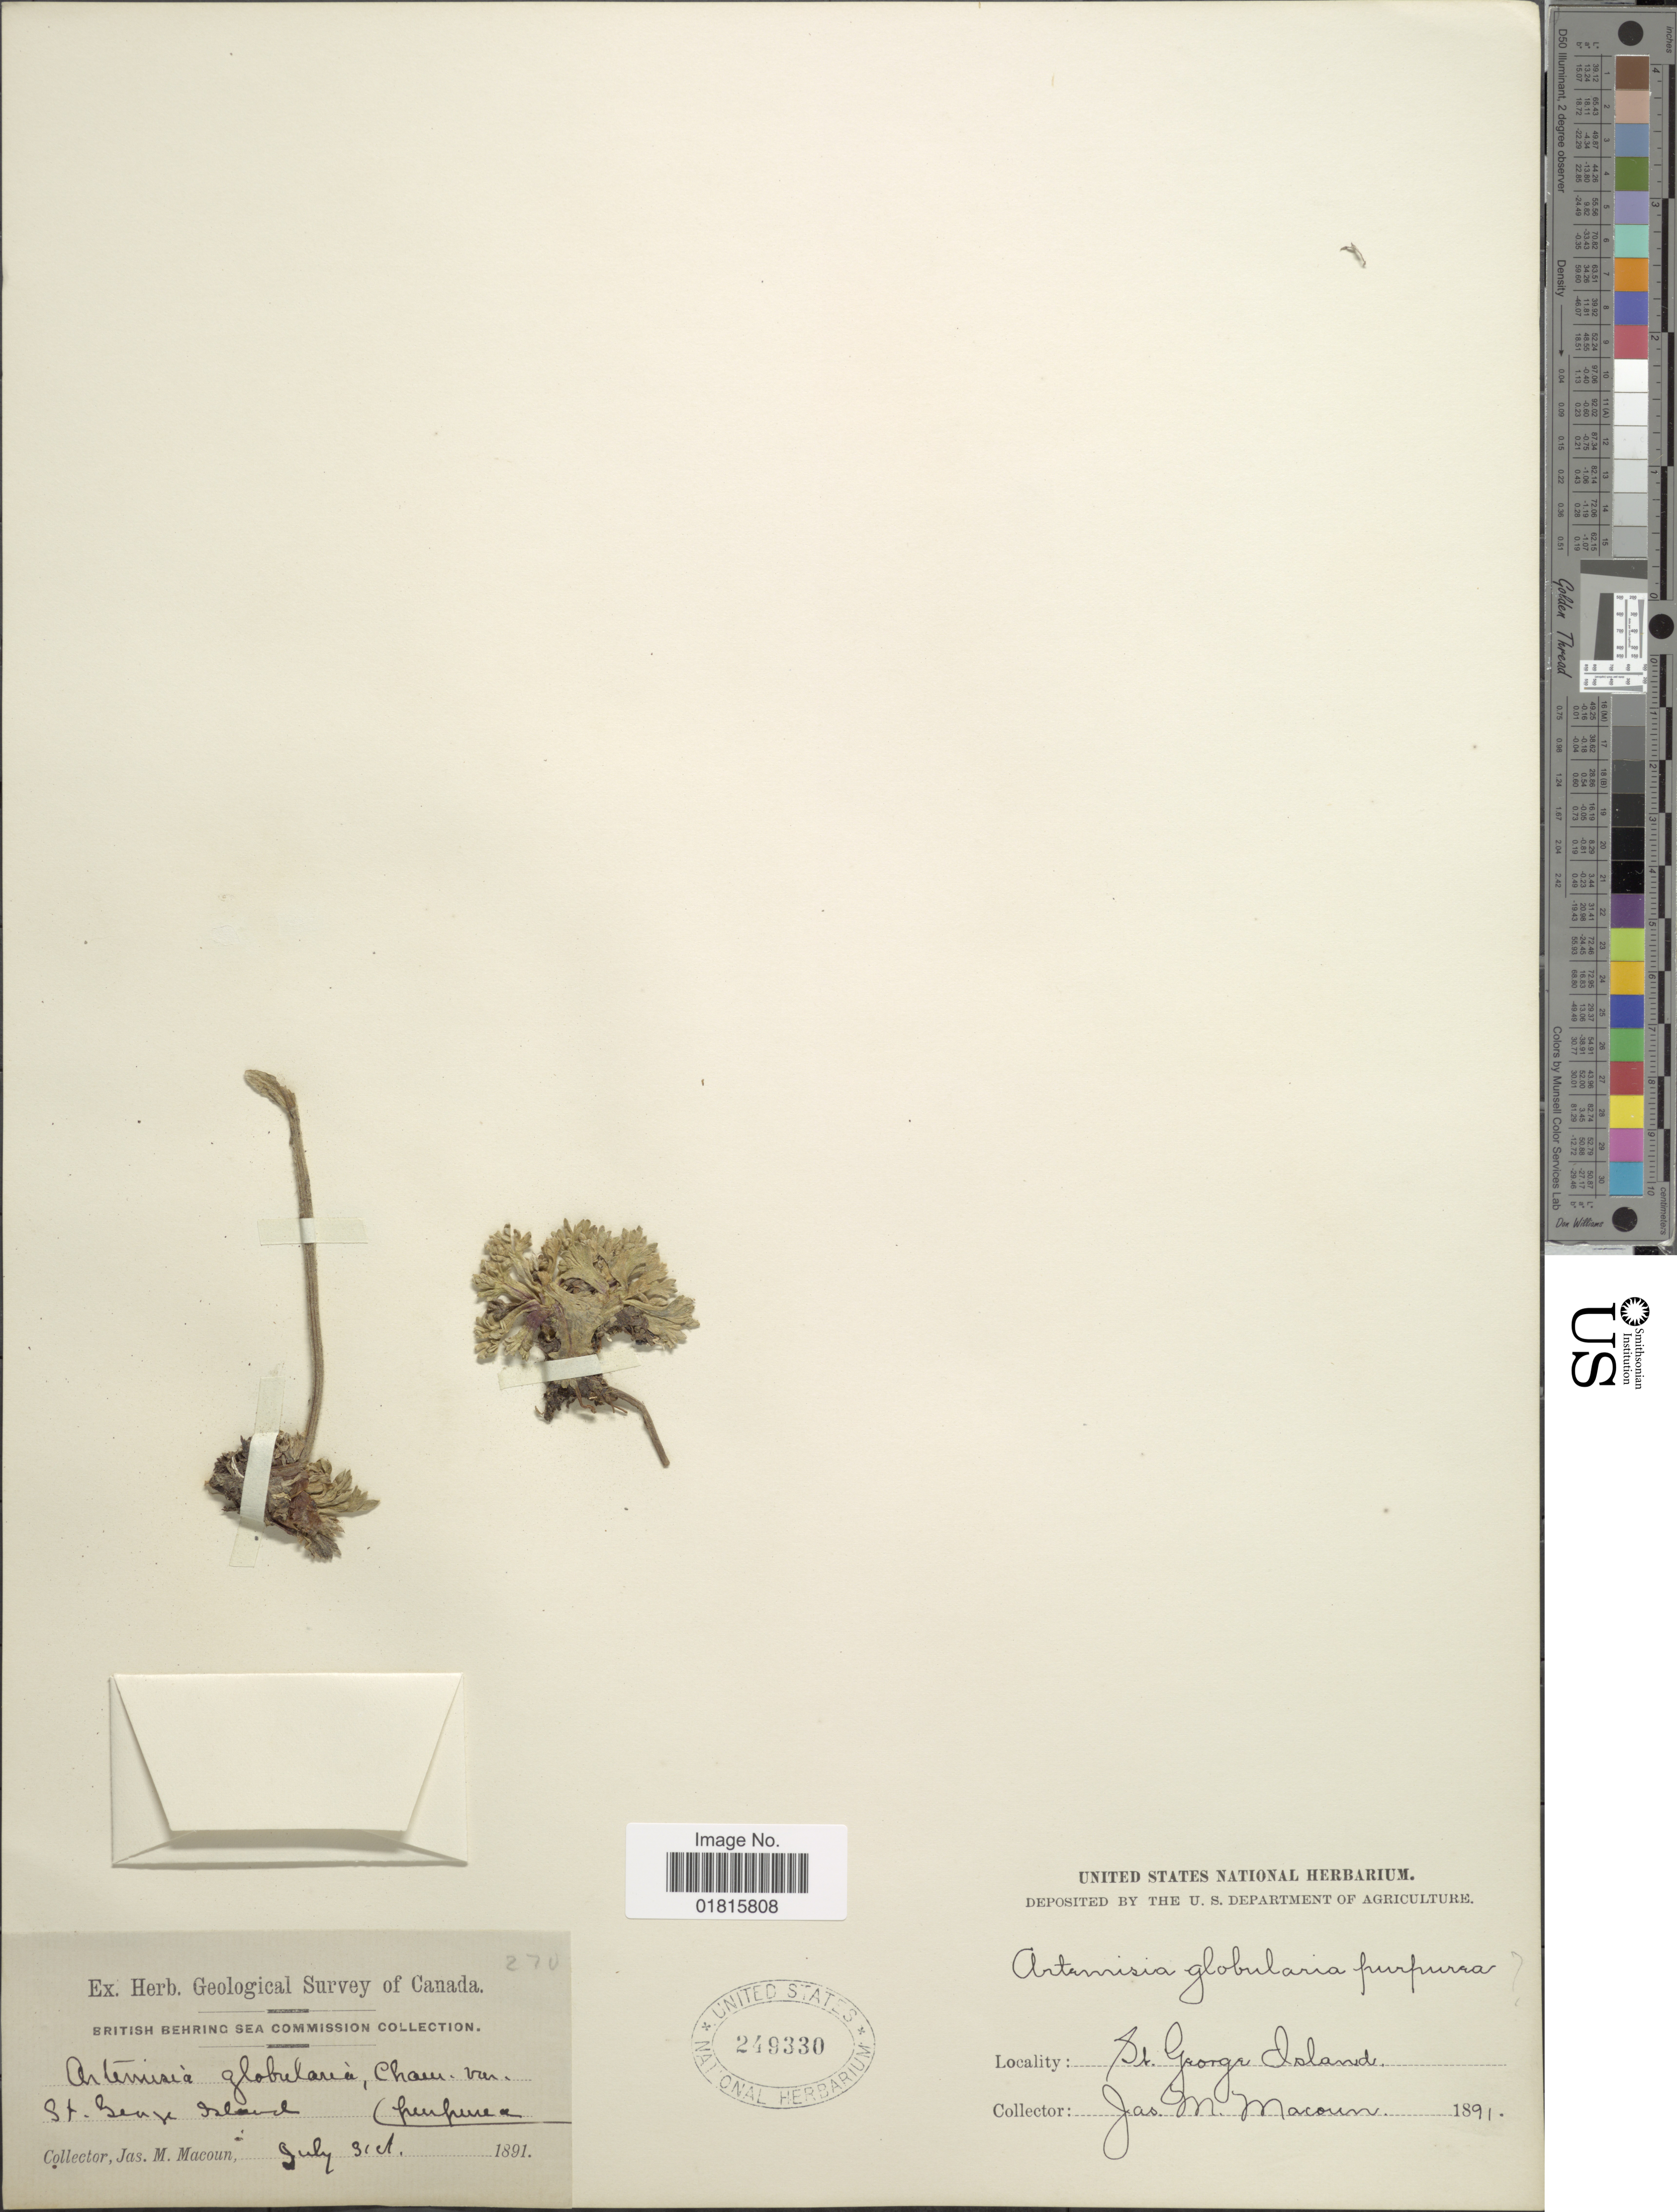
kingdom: Plantae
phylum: Tracheophyta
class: Magnoliopsida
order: Asterales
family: Asteraceae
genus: Artemisia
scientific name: Artemisia globularia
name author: Cham. ex Besser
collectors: J. M. Macoun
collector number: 270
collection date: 1891-07-31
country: United States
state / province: Alaska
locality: St. George Island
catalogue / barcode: US 249330